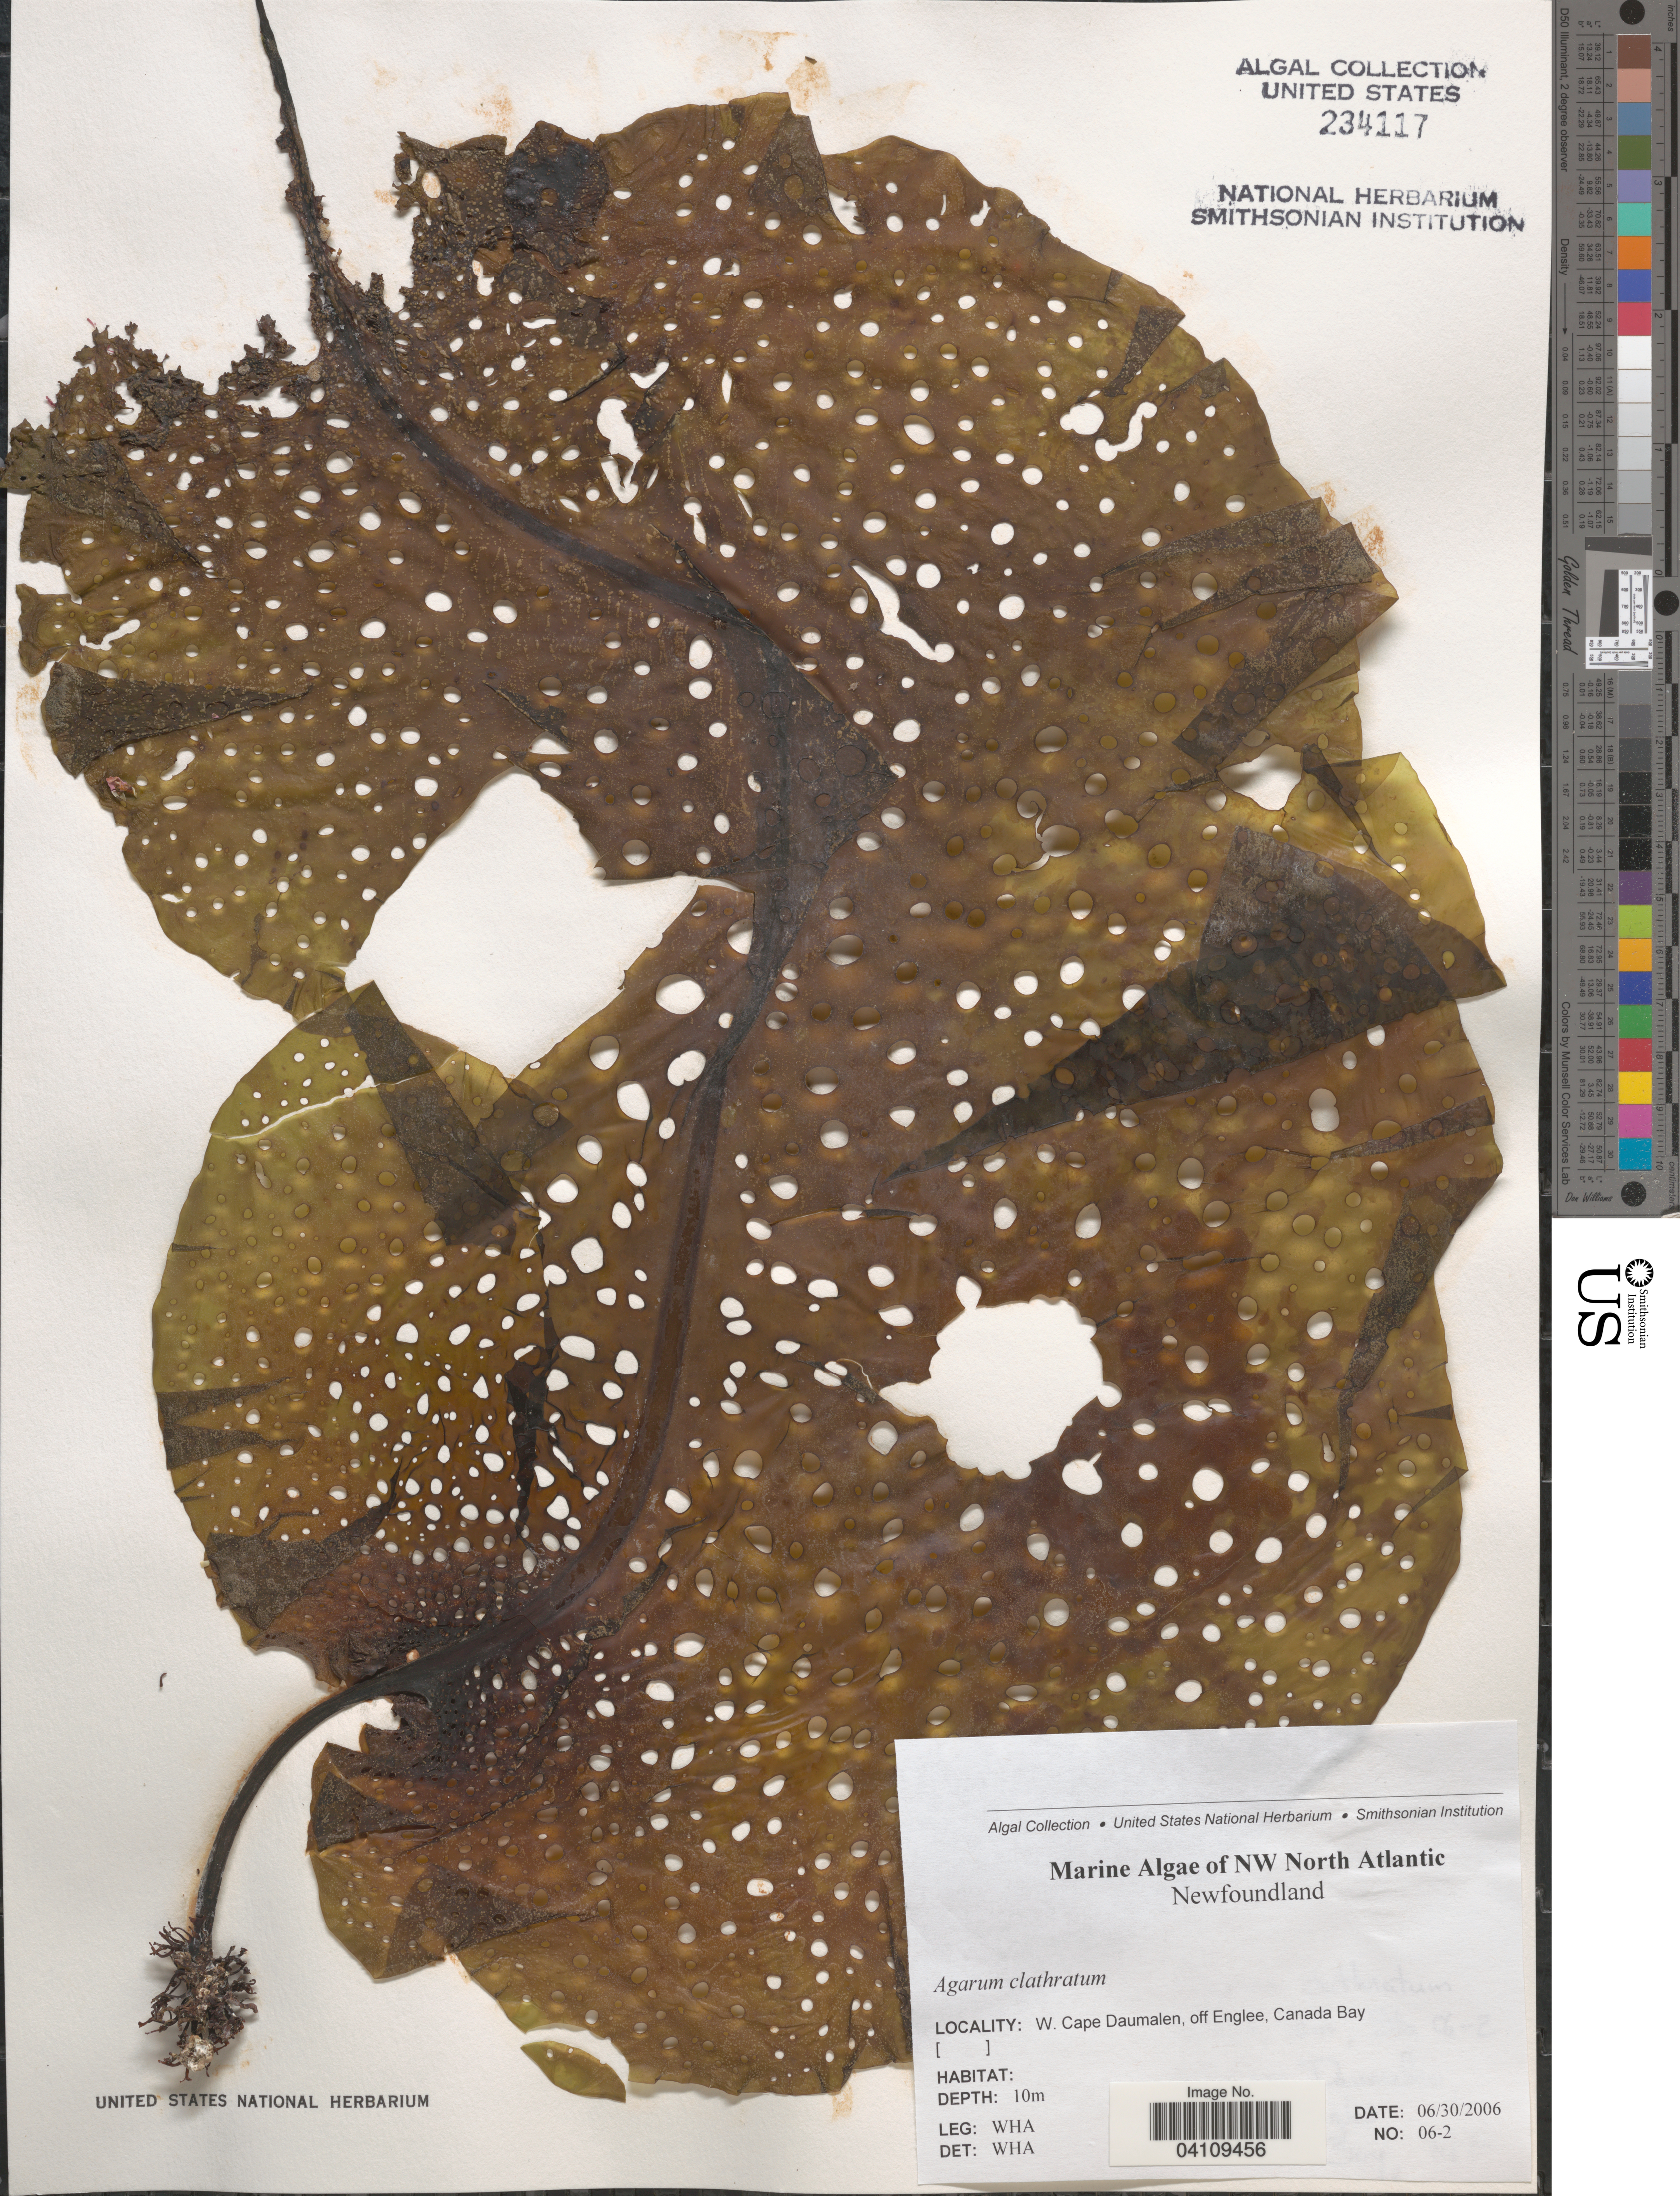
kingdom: Chromista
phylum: Ochrophyta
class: Phaeophyceae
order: Laminariales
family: Costariaceae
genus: Agarum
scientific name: Agarum clathratum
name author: Dumortier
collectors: W. H. Adey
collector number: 06-2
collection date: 2006-06-30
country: Canada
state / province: Newfoundland and Labrador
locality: NW North Atlantic. W. Cape Daumalen, off Englee, Canada Bay.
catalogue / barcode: US 234117